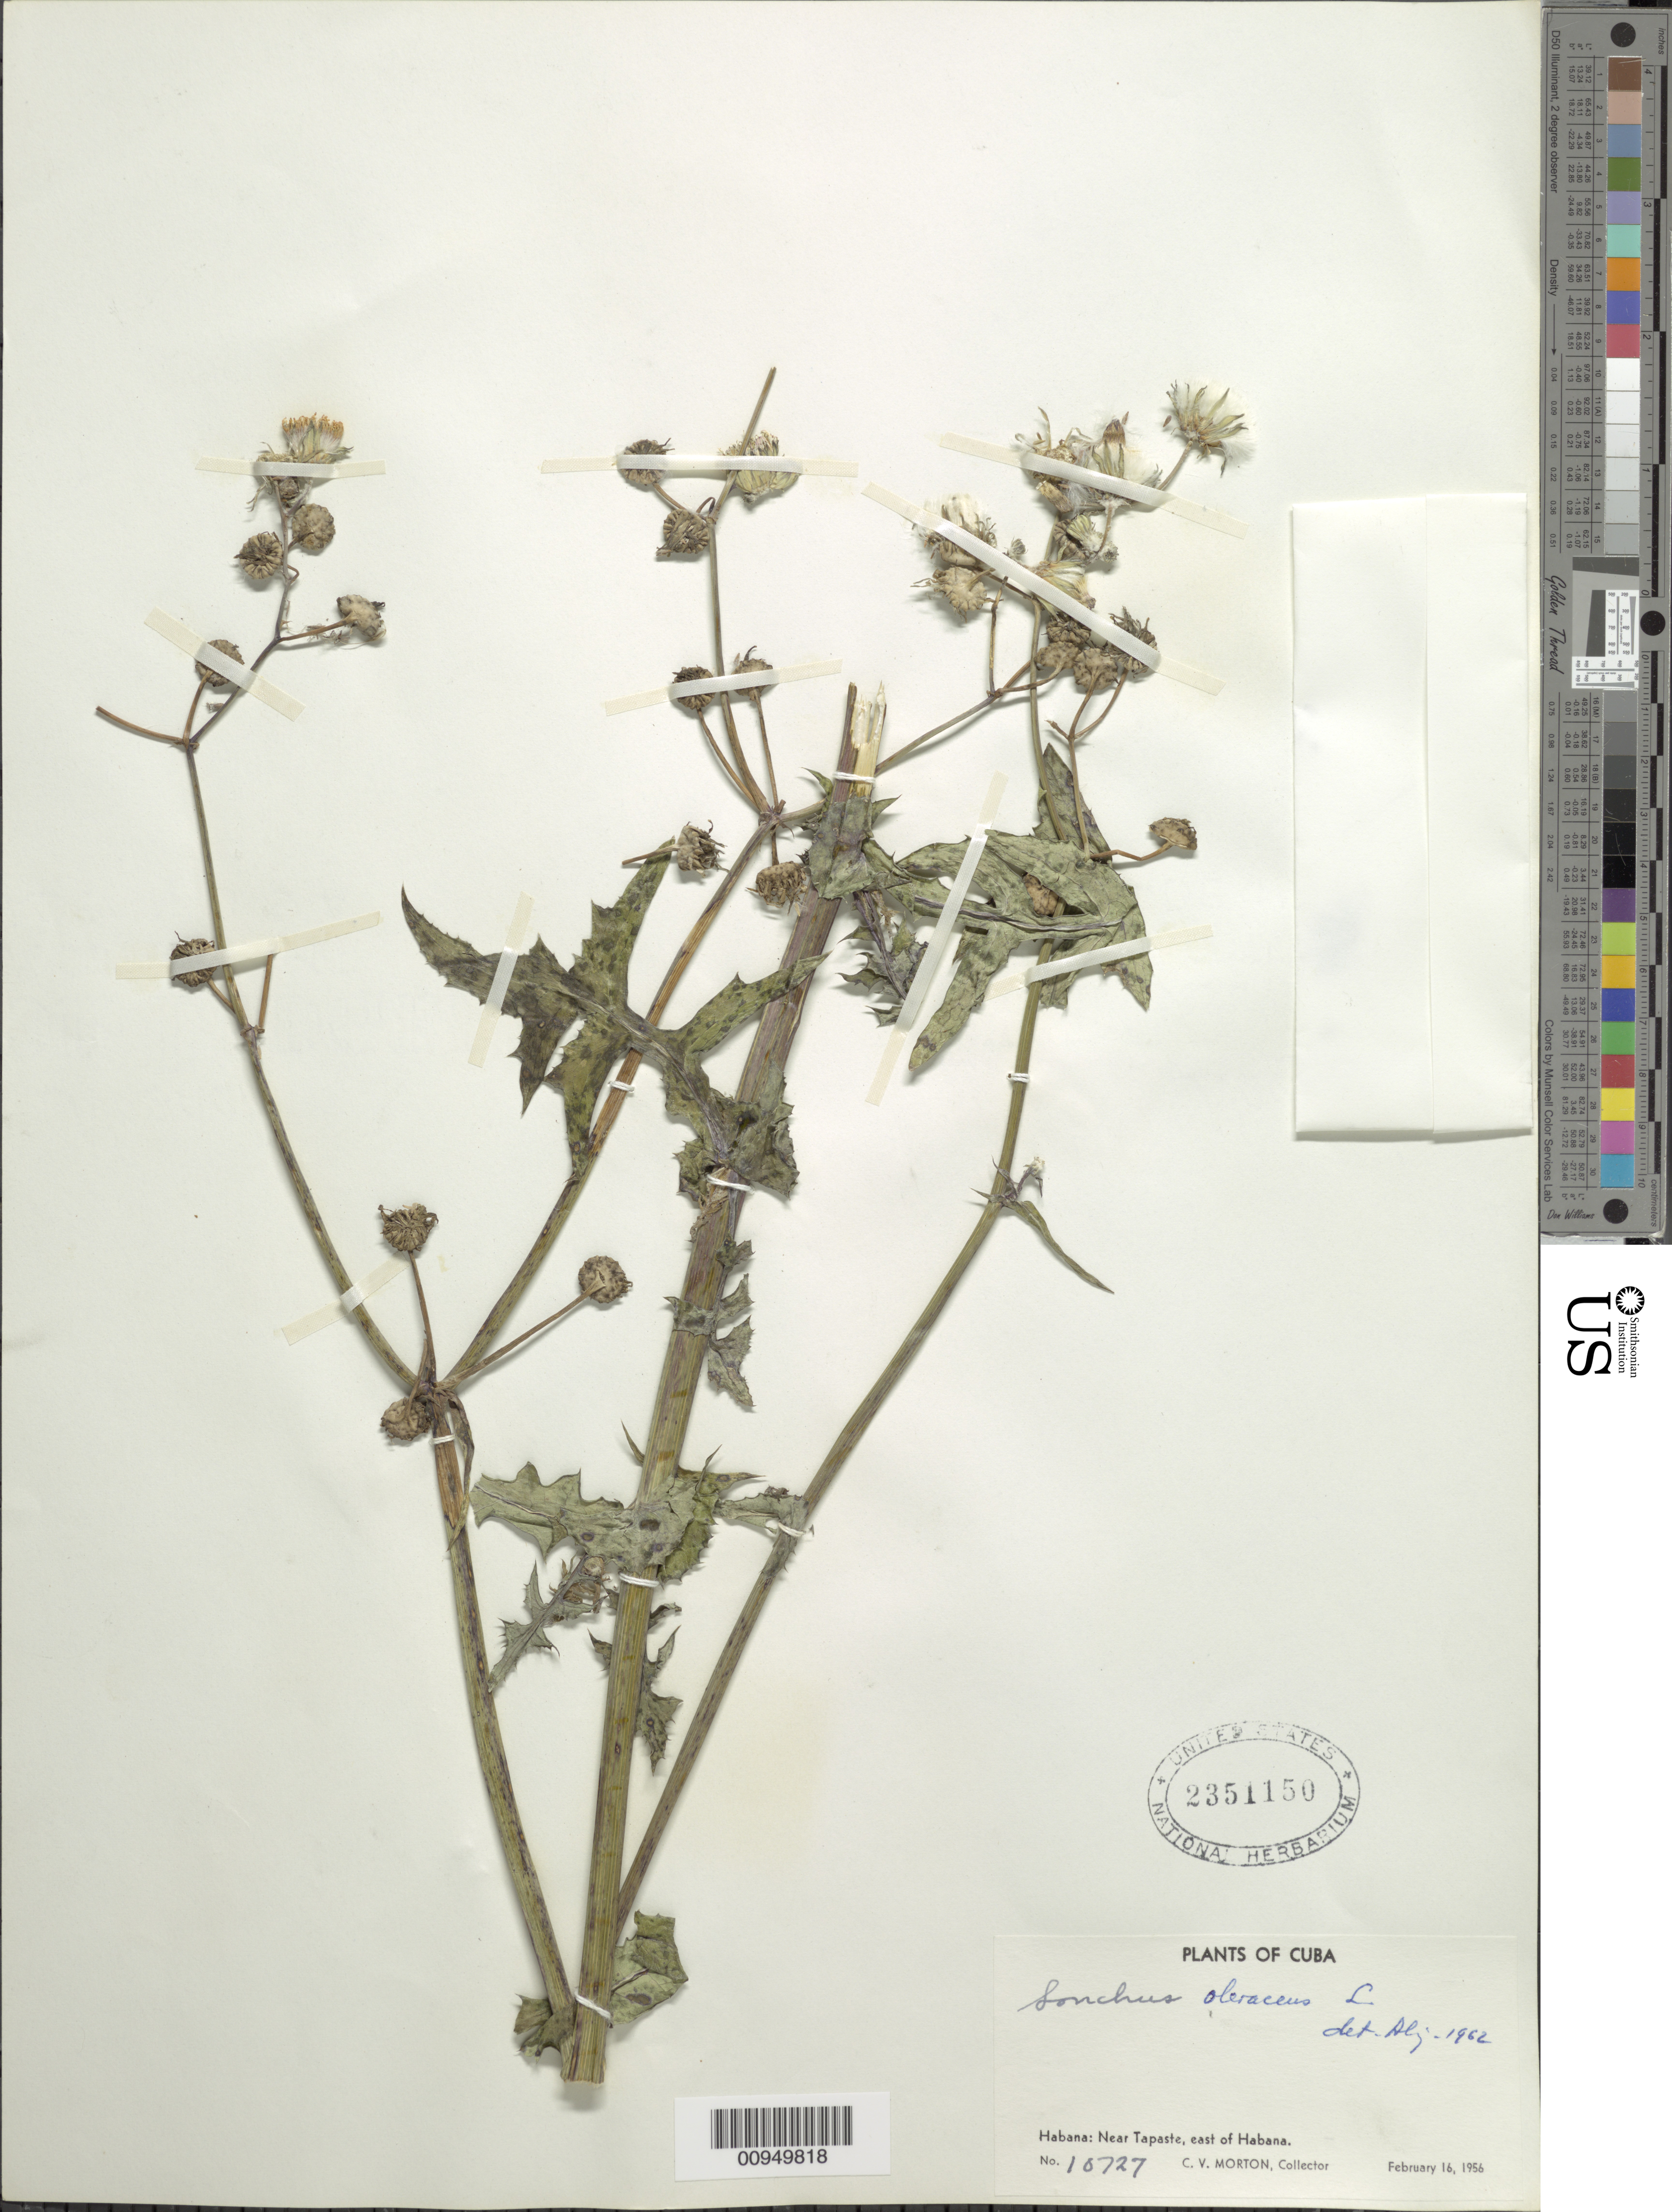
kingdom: Plantae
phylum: Tracheophyta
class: Magnoliopsida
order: Asterales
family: Asteraceae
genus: Sonchus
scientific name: Sonchus oleraceus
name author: L.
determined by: Liogier, Alain H.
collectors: C. V. Morton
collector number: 10727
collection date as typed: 16 Feb 1956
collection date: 1956-02-16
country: Cuba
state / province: La Habana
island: Cuba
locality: Near Tapaste, E of Habana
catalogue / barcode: US 2351150